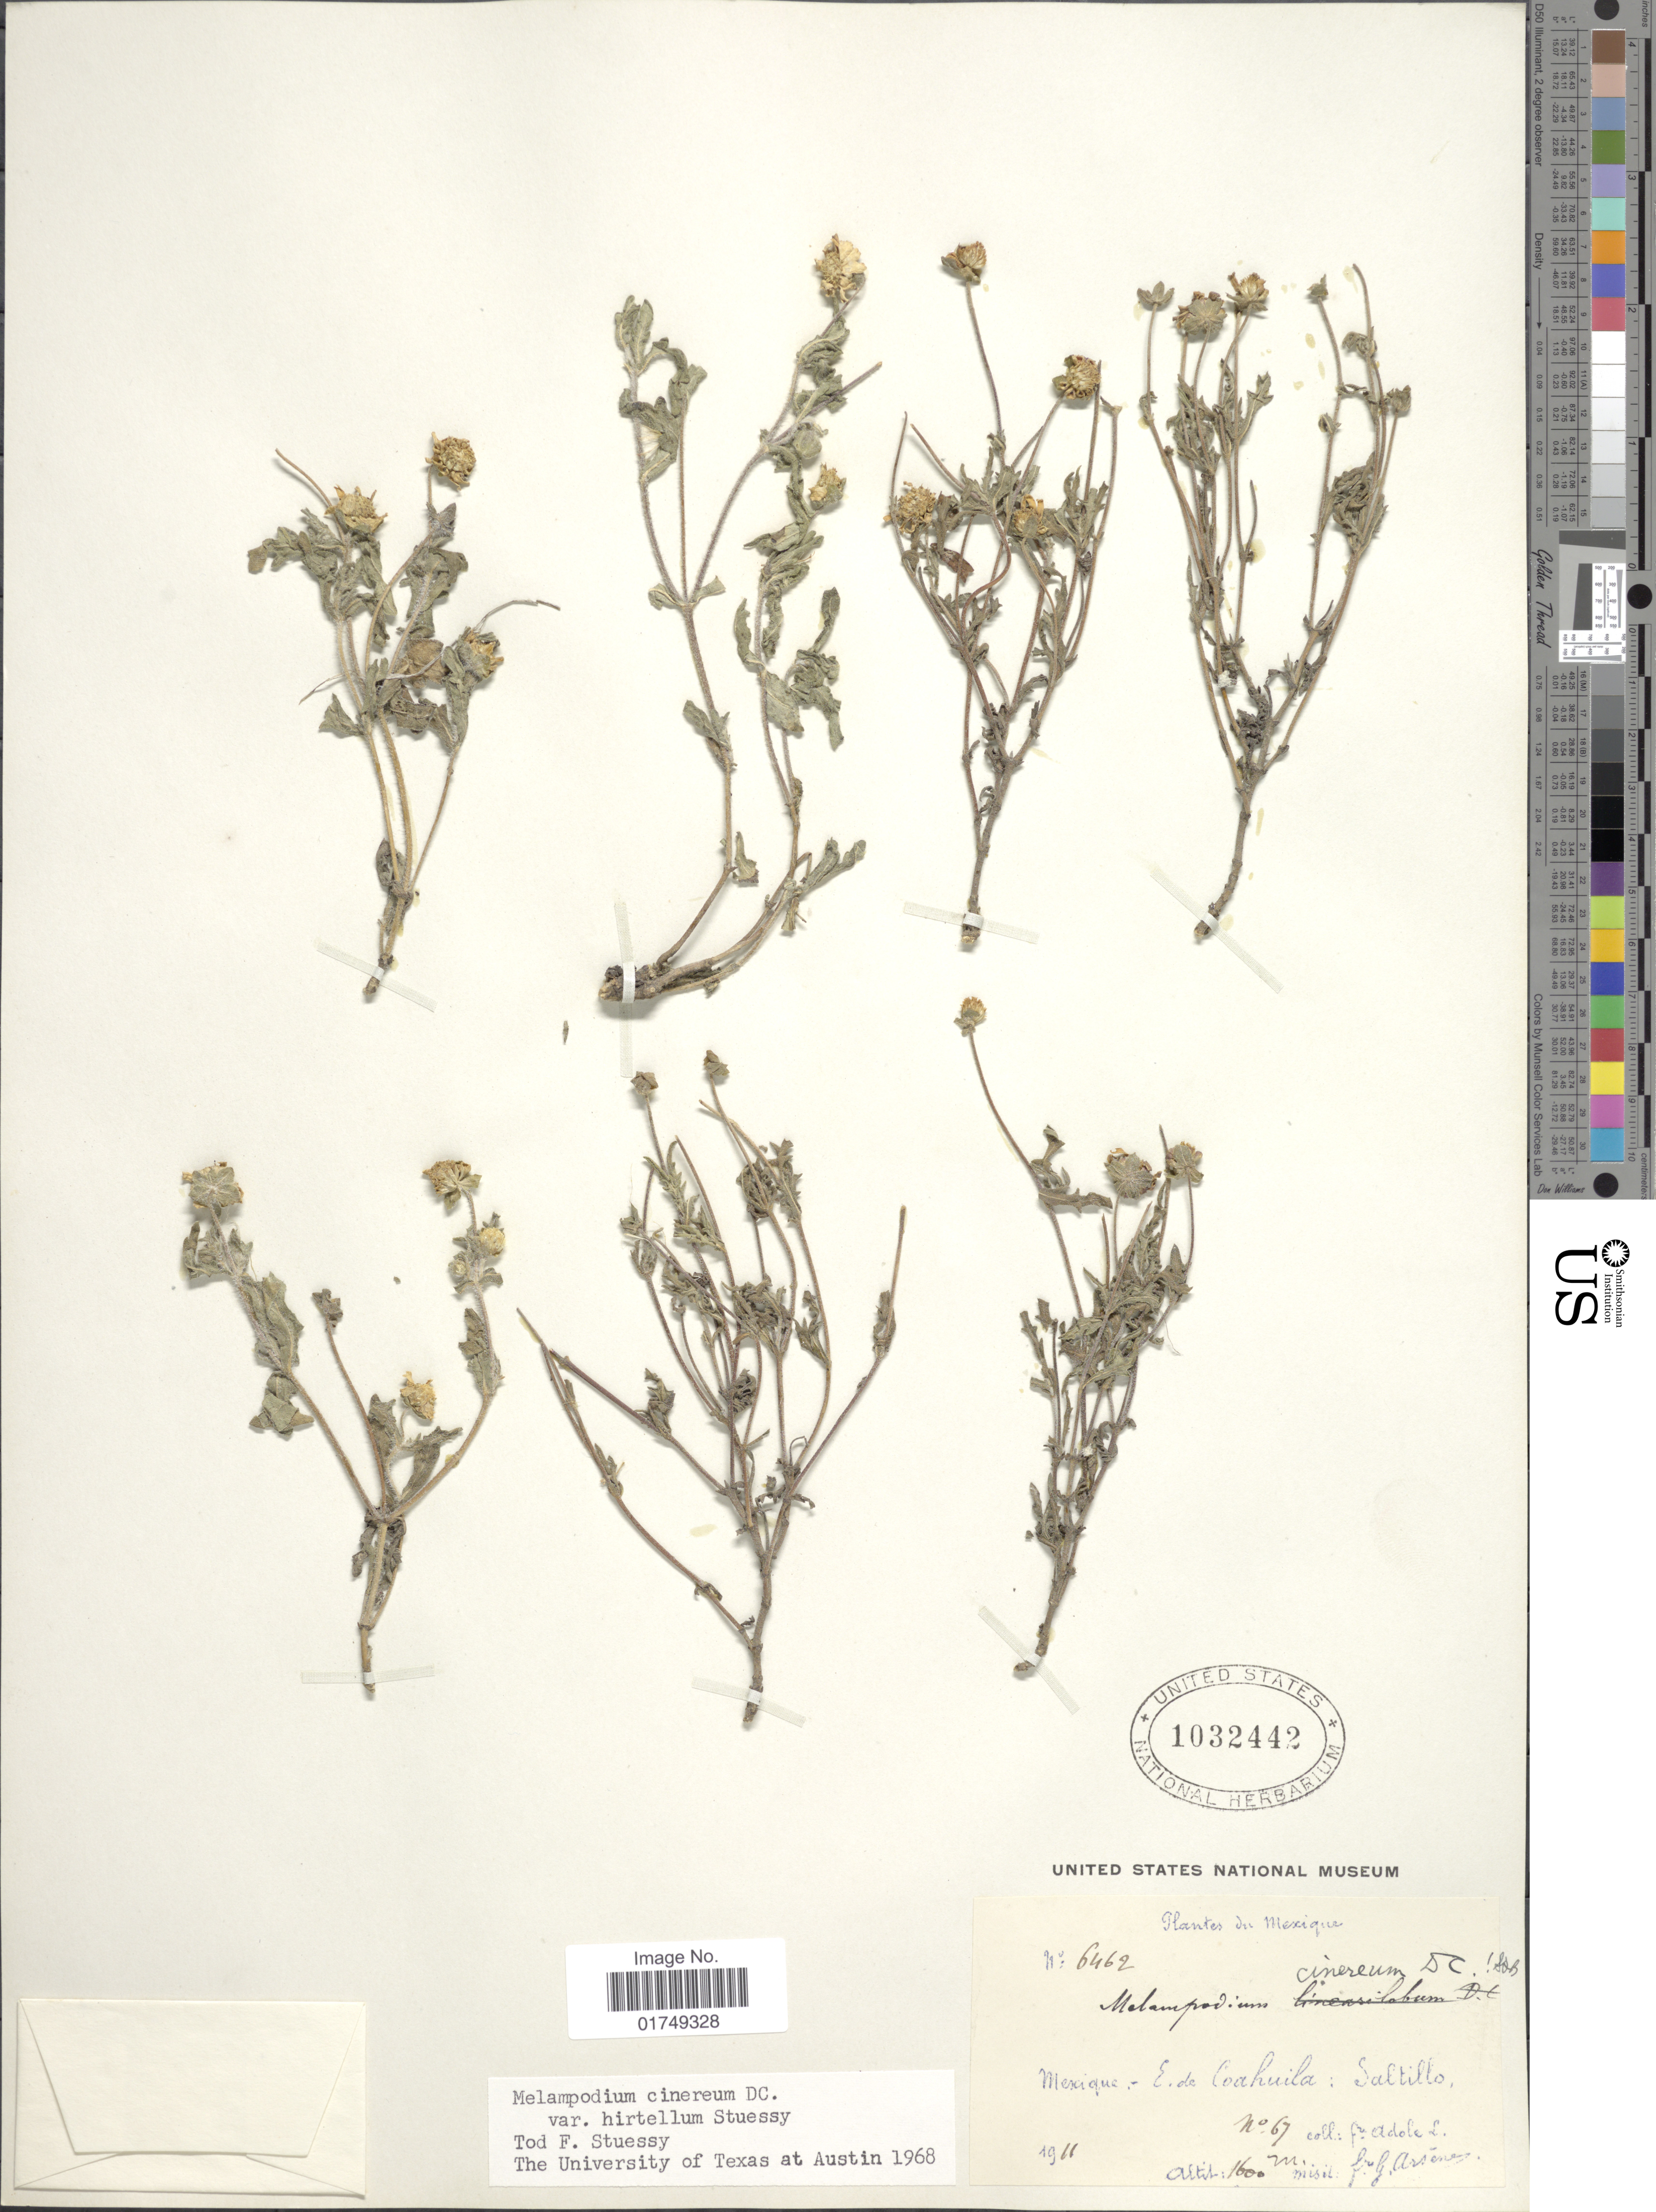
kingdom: Plantae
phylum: Tracheophyta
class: Magnoliopsida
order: Asterales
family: Asteraceae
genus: Melampodium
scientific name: Melampodium cinereum var. hirtellum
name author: Stuessy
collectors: Bro. Adole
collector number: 67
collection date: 1911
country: Mexico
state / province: Coahuila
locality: Saltillo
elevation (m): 1600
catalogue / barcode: US 1032442